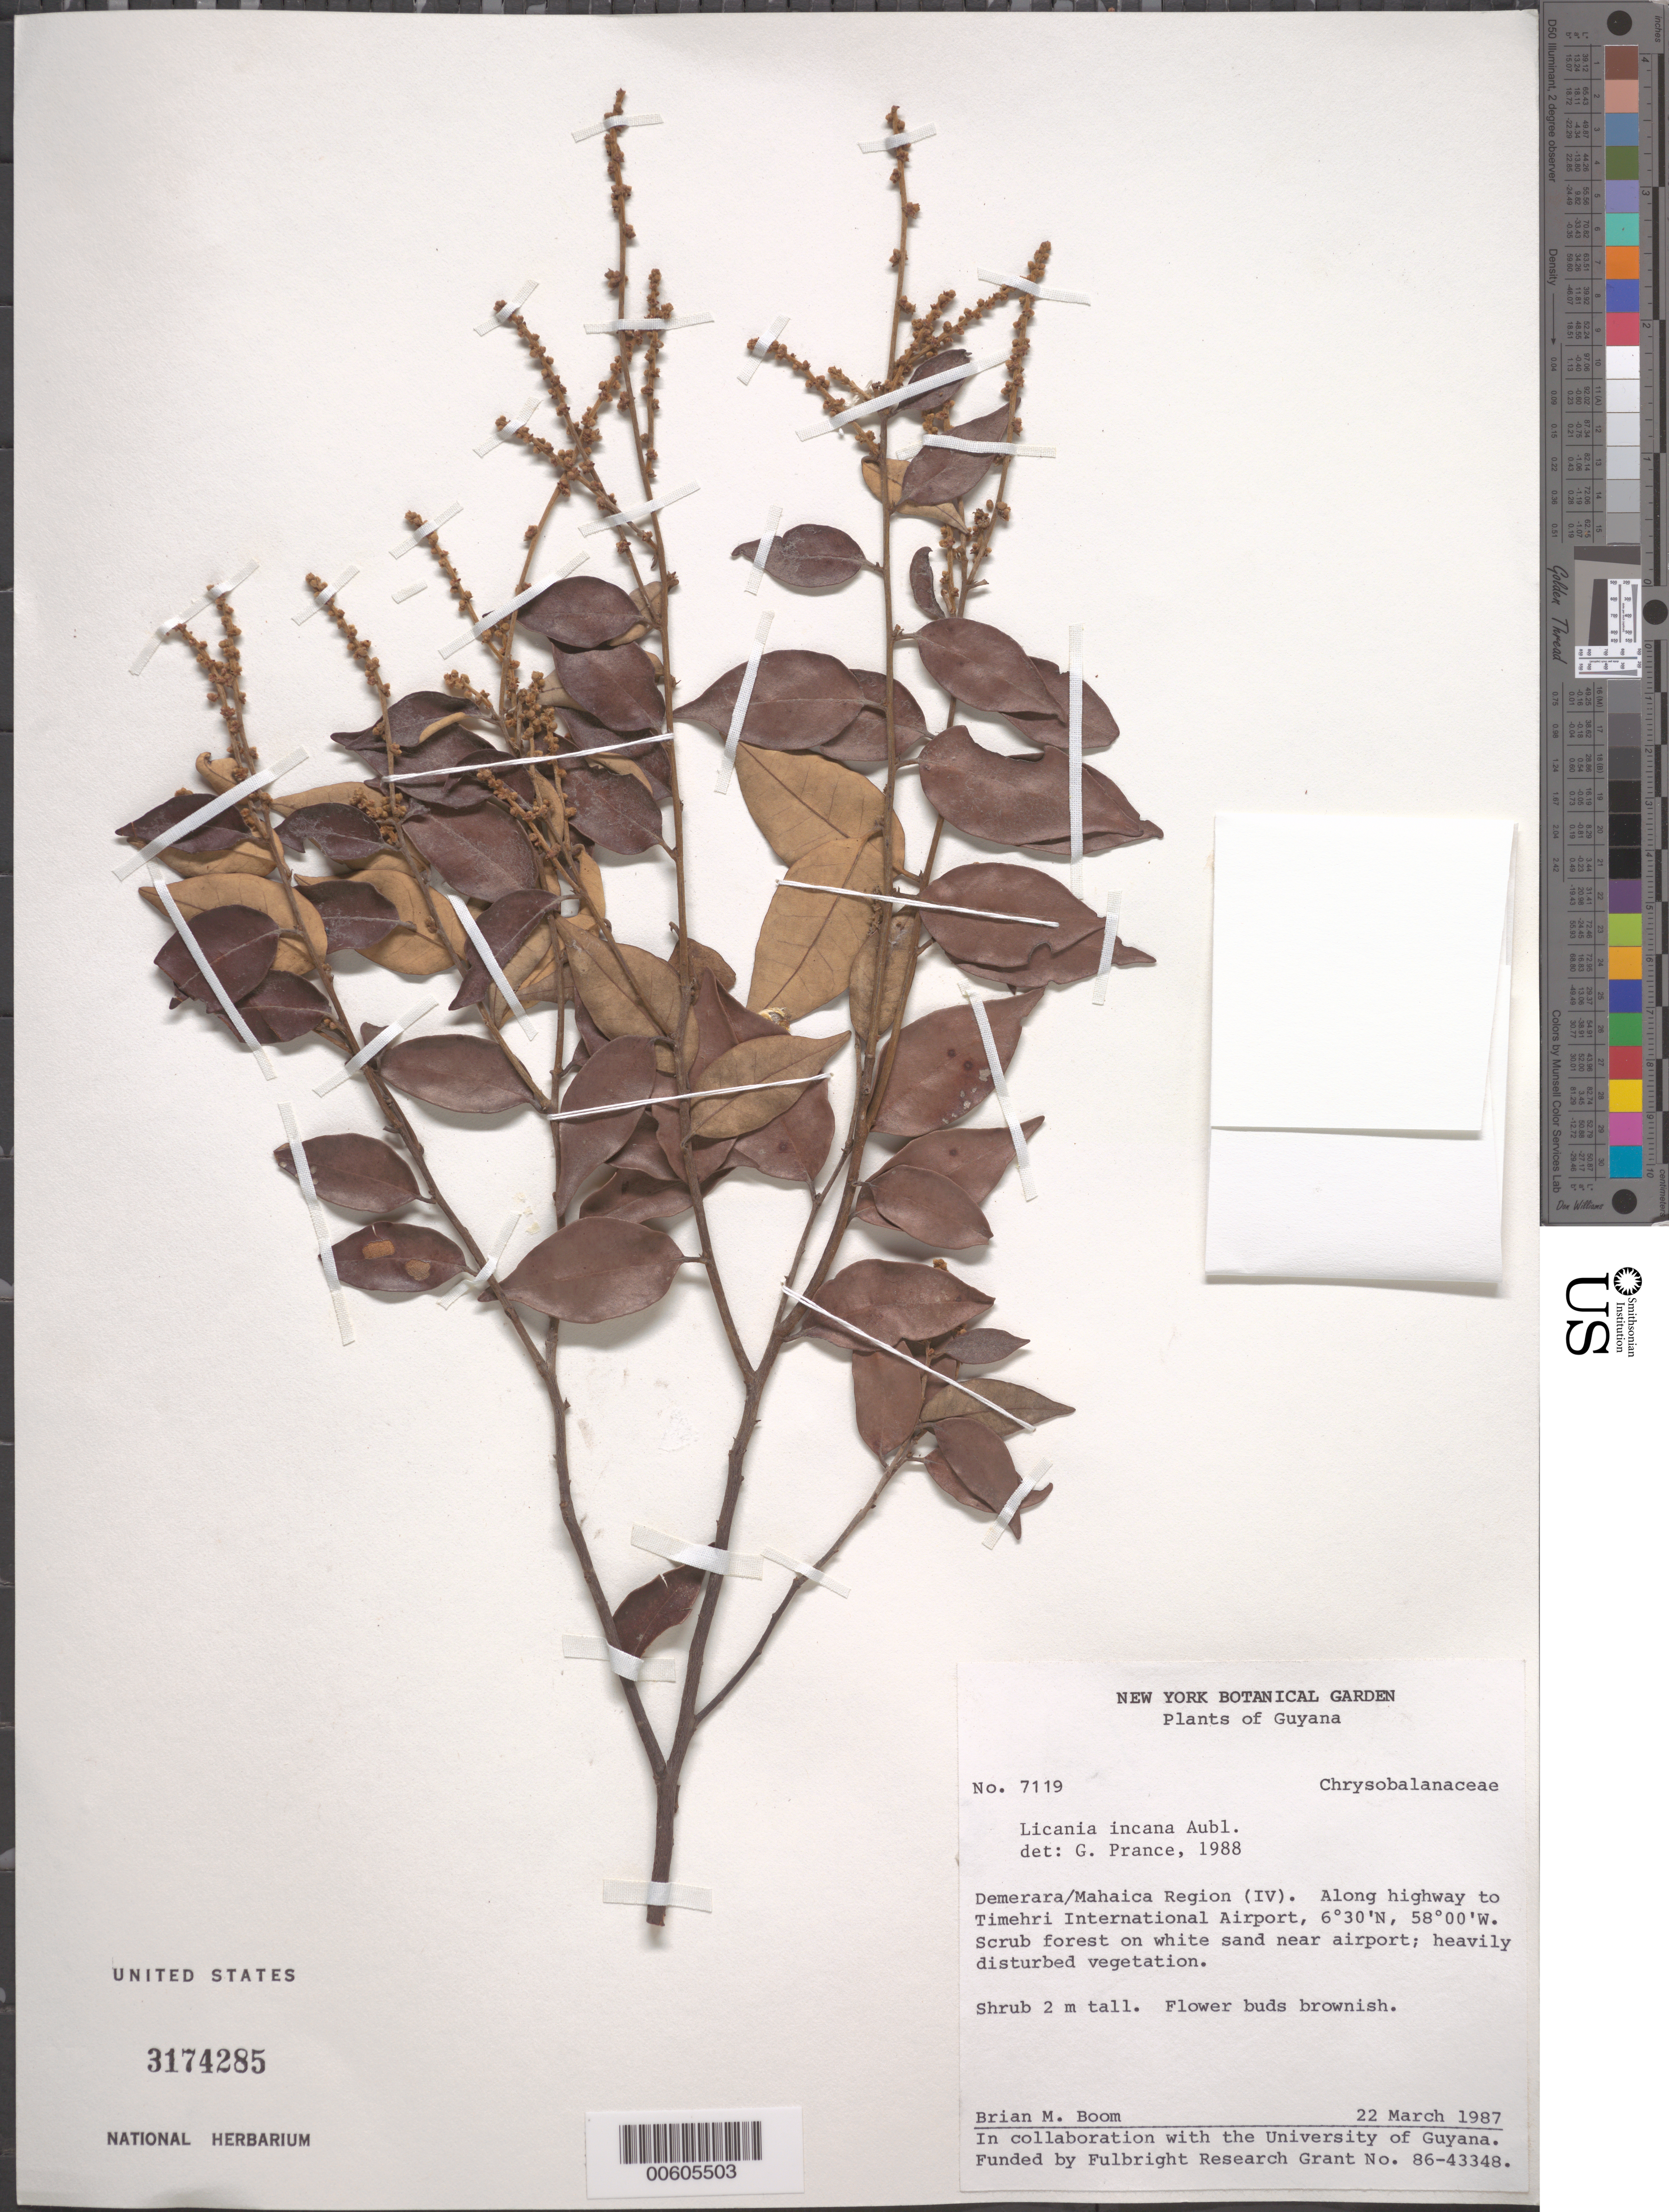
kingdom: Plantae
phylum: Tracheophyta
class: Magnoliopsida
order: Malpighiales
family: Chrysobalanaceae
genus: Licania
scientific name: Licania incana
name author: Aubl.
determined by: Prance, G. T.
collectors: B. M. Boom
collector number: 7119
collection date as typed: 22-Mar-87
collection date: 1987-03-22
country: Guyana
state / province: Demerara-Mahaica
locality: Timehri International airport, along hwy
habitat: Scrub forest on white sand, heavily disturbed vegetation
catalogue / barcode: US 3174285